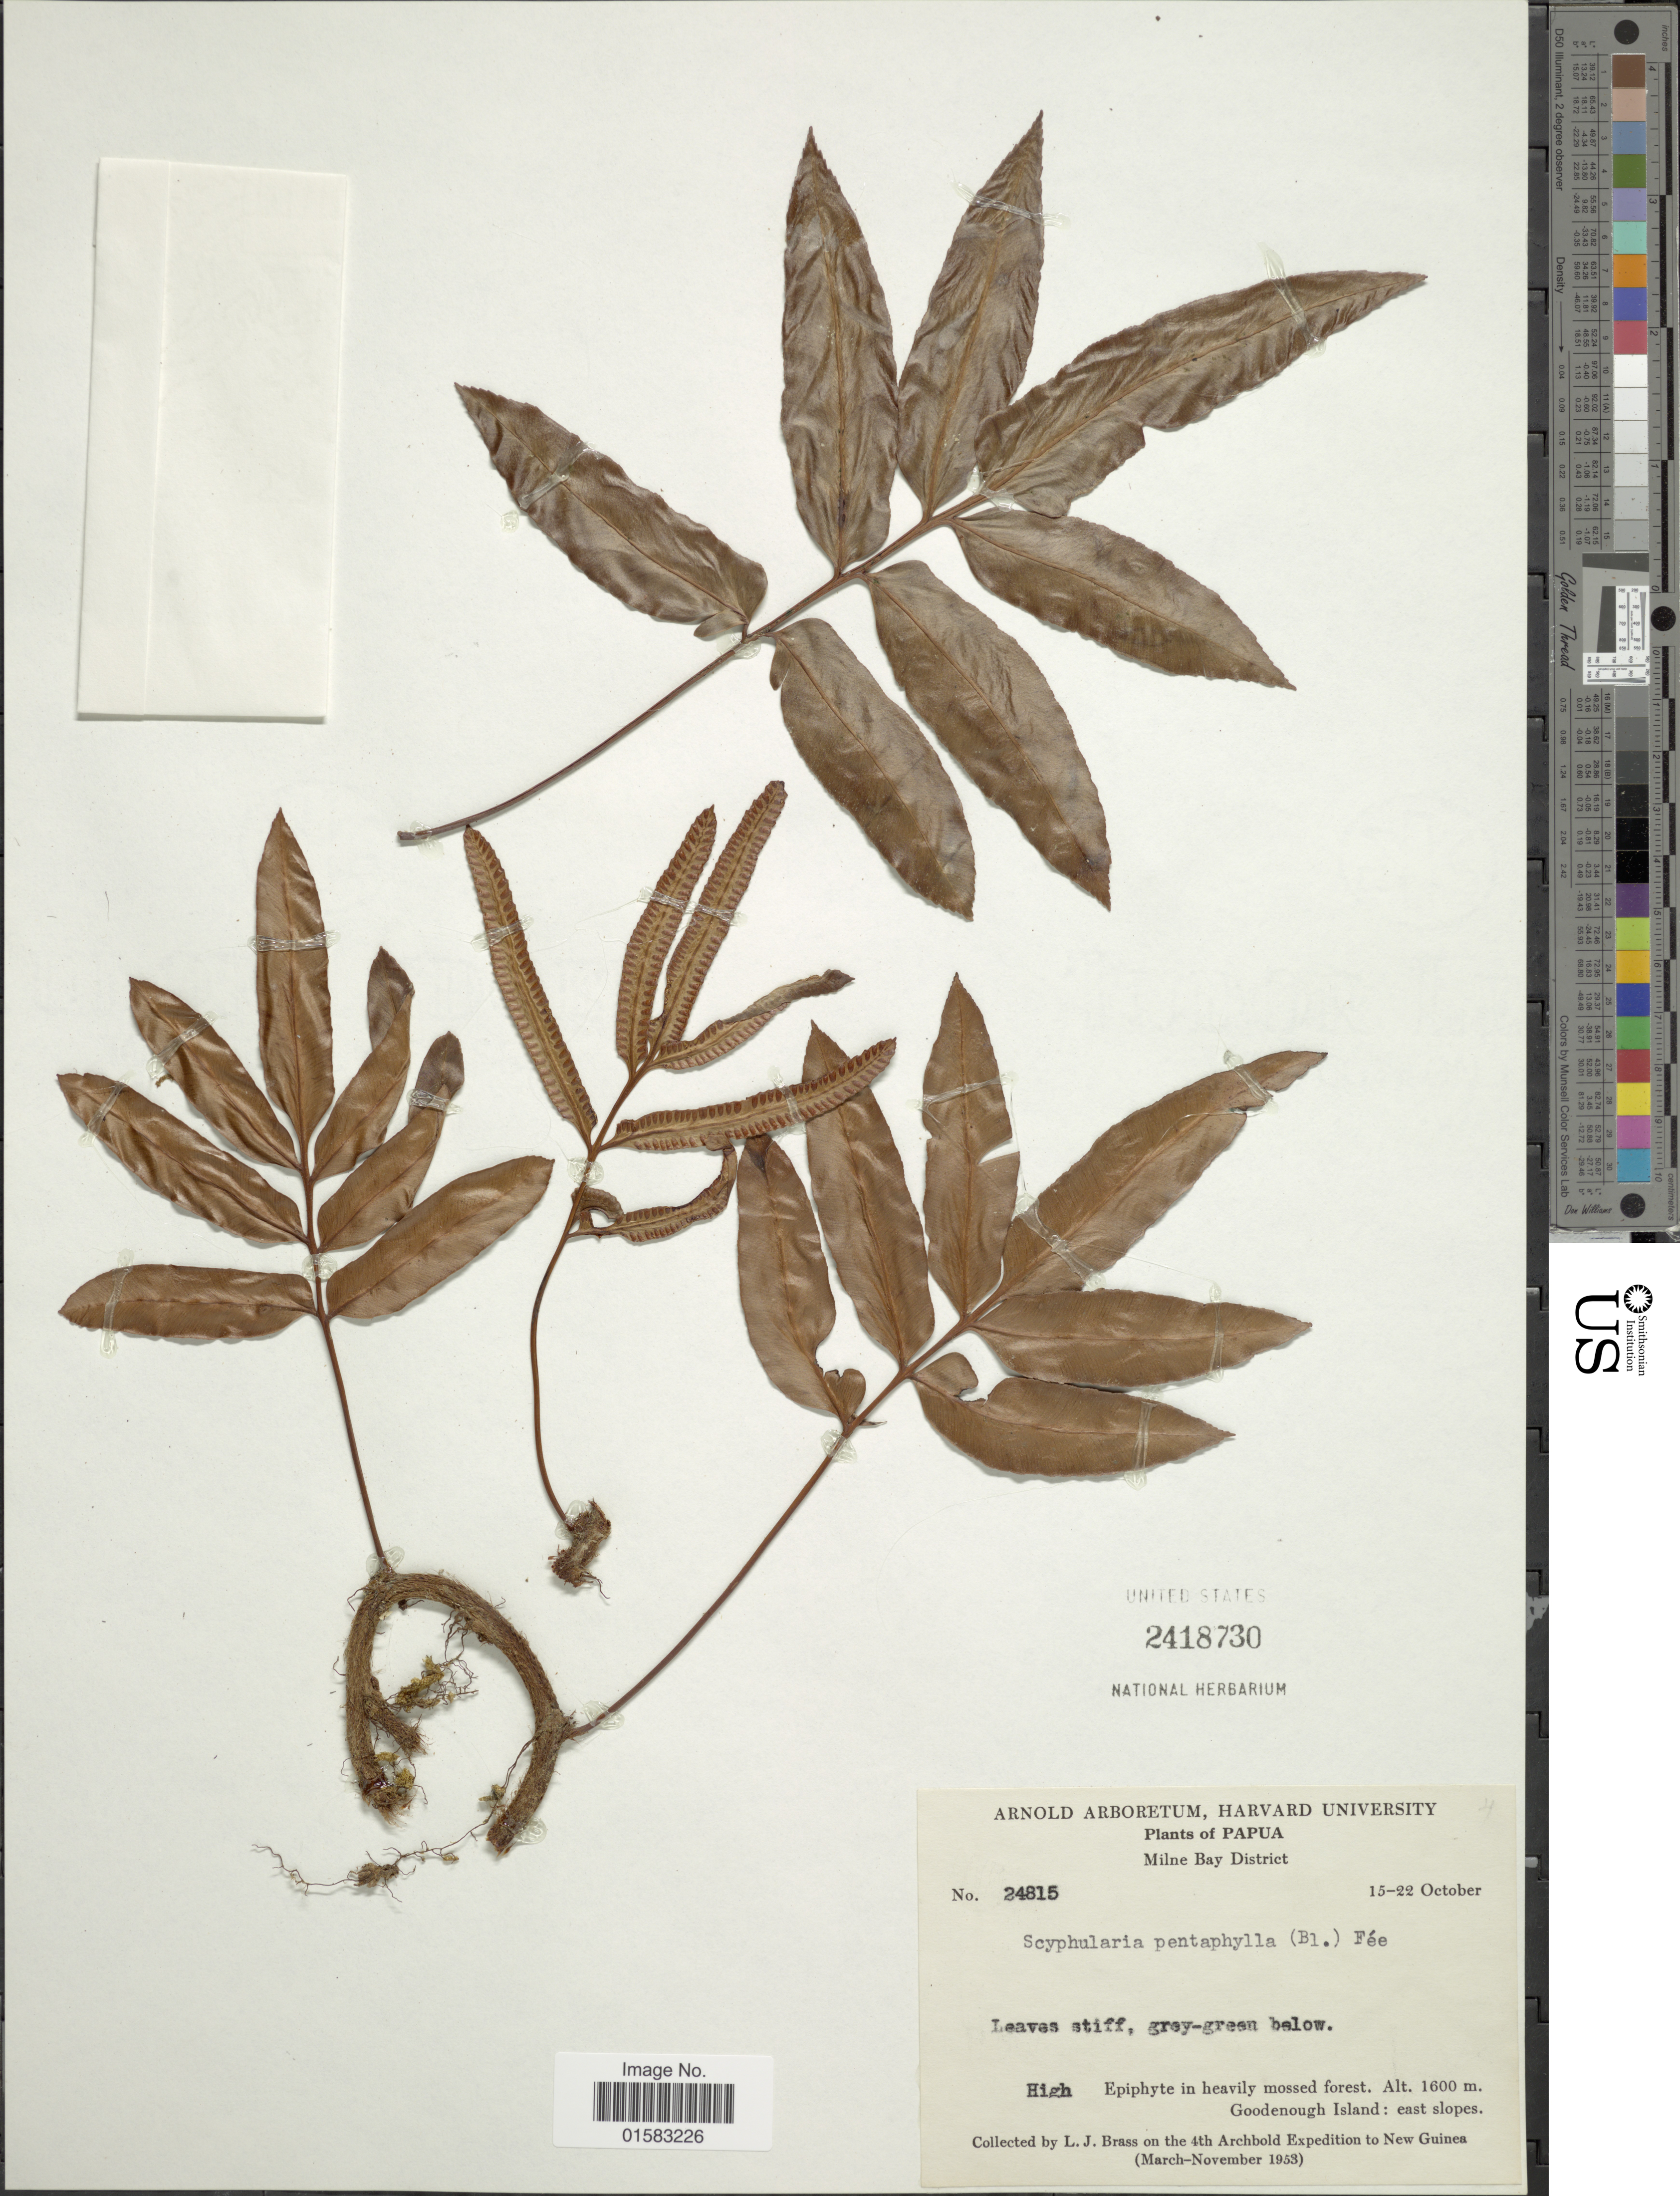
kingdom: Plantae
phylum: Tracheophyta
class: Polypodiopsida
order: Polypodiales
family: Davalliaceae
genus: Davallia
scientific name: Davallia pentaphylla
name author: Blume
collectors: L. J. Brass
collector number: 24815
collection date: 1953-10-15/1953-10-22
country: Papua New Guinea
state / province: Milne Bay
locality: Goodenough Island, east slope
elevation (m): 1600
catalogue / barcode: US 2418730